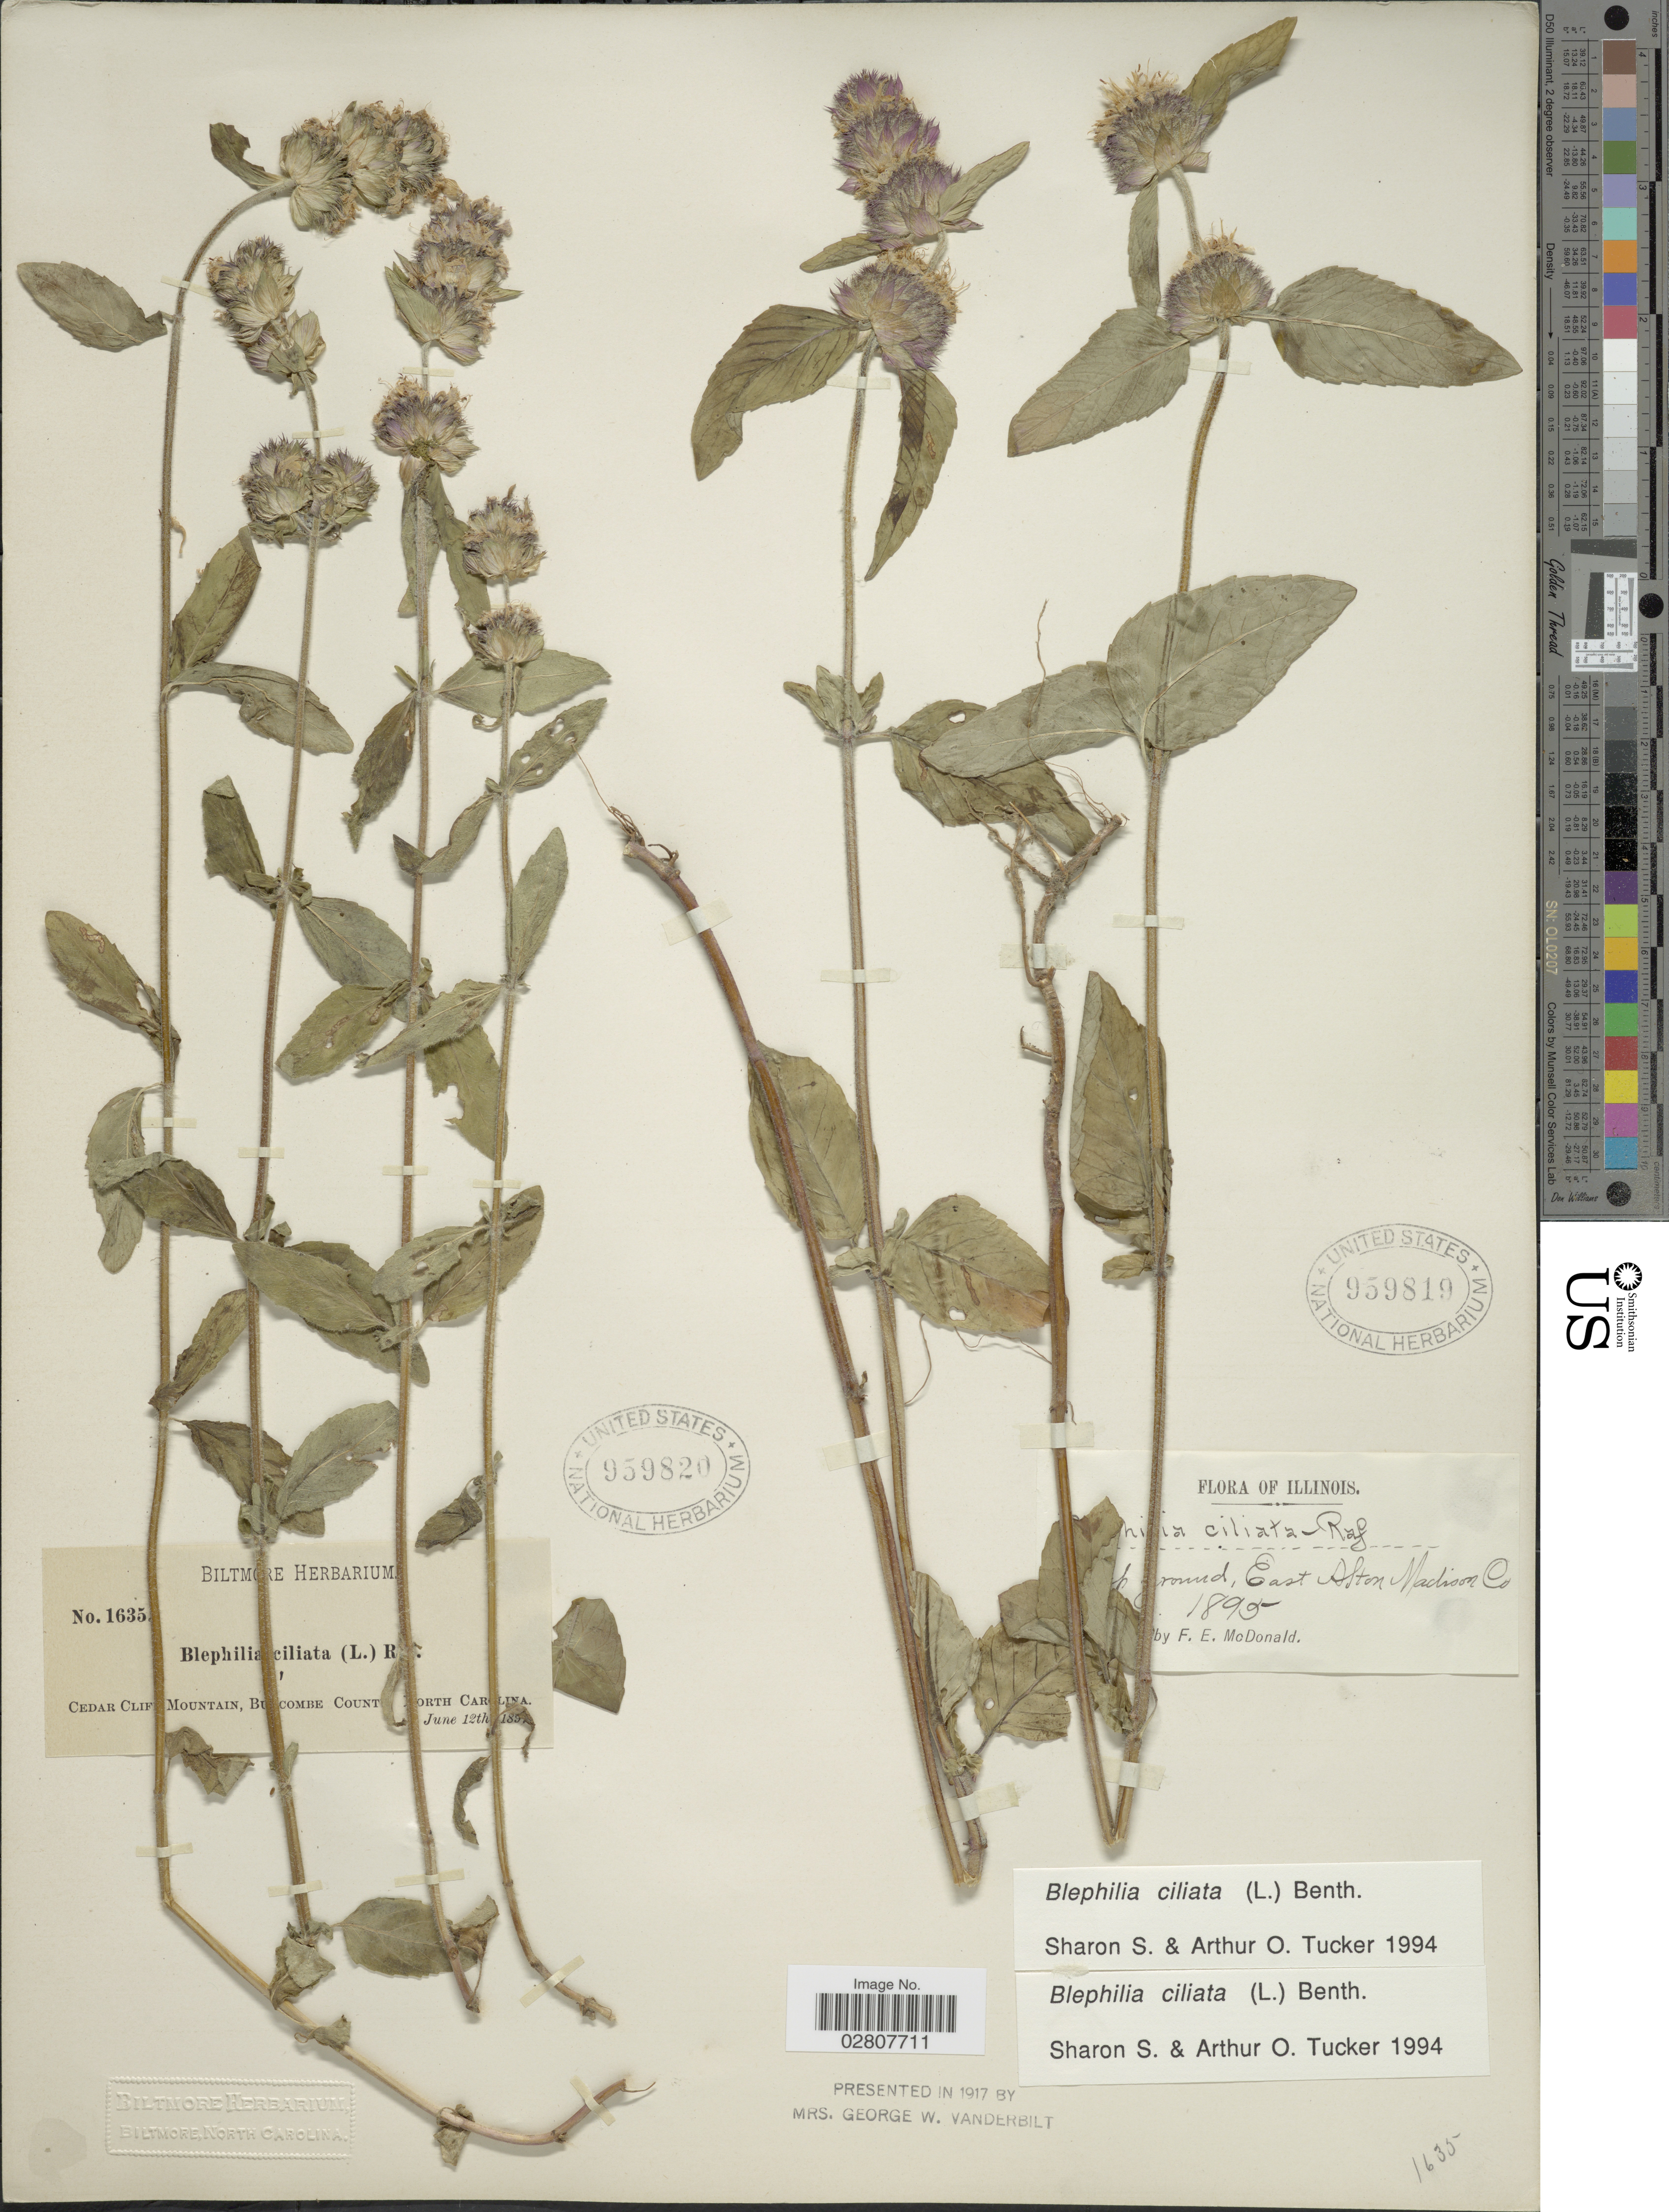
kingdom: Plantae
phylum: Tracheophyta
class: Magnoliopsida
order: Lamiales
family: Lamiaceae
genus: Blephilia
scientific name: Blephilia ciliata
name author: (L.) Raf. ex Benth.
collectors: F. E. McDonald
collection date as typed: ! 1895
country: United States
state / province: Illinois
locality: East Alton, Madison Co.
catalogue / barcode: US 959819-2